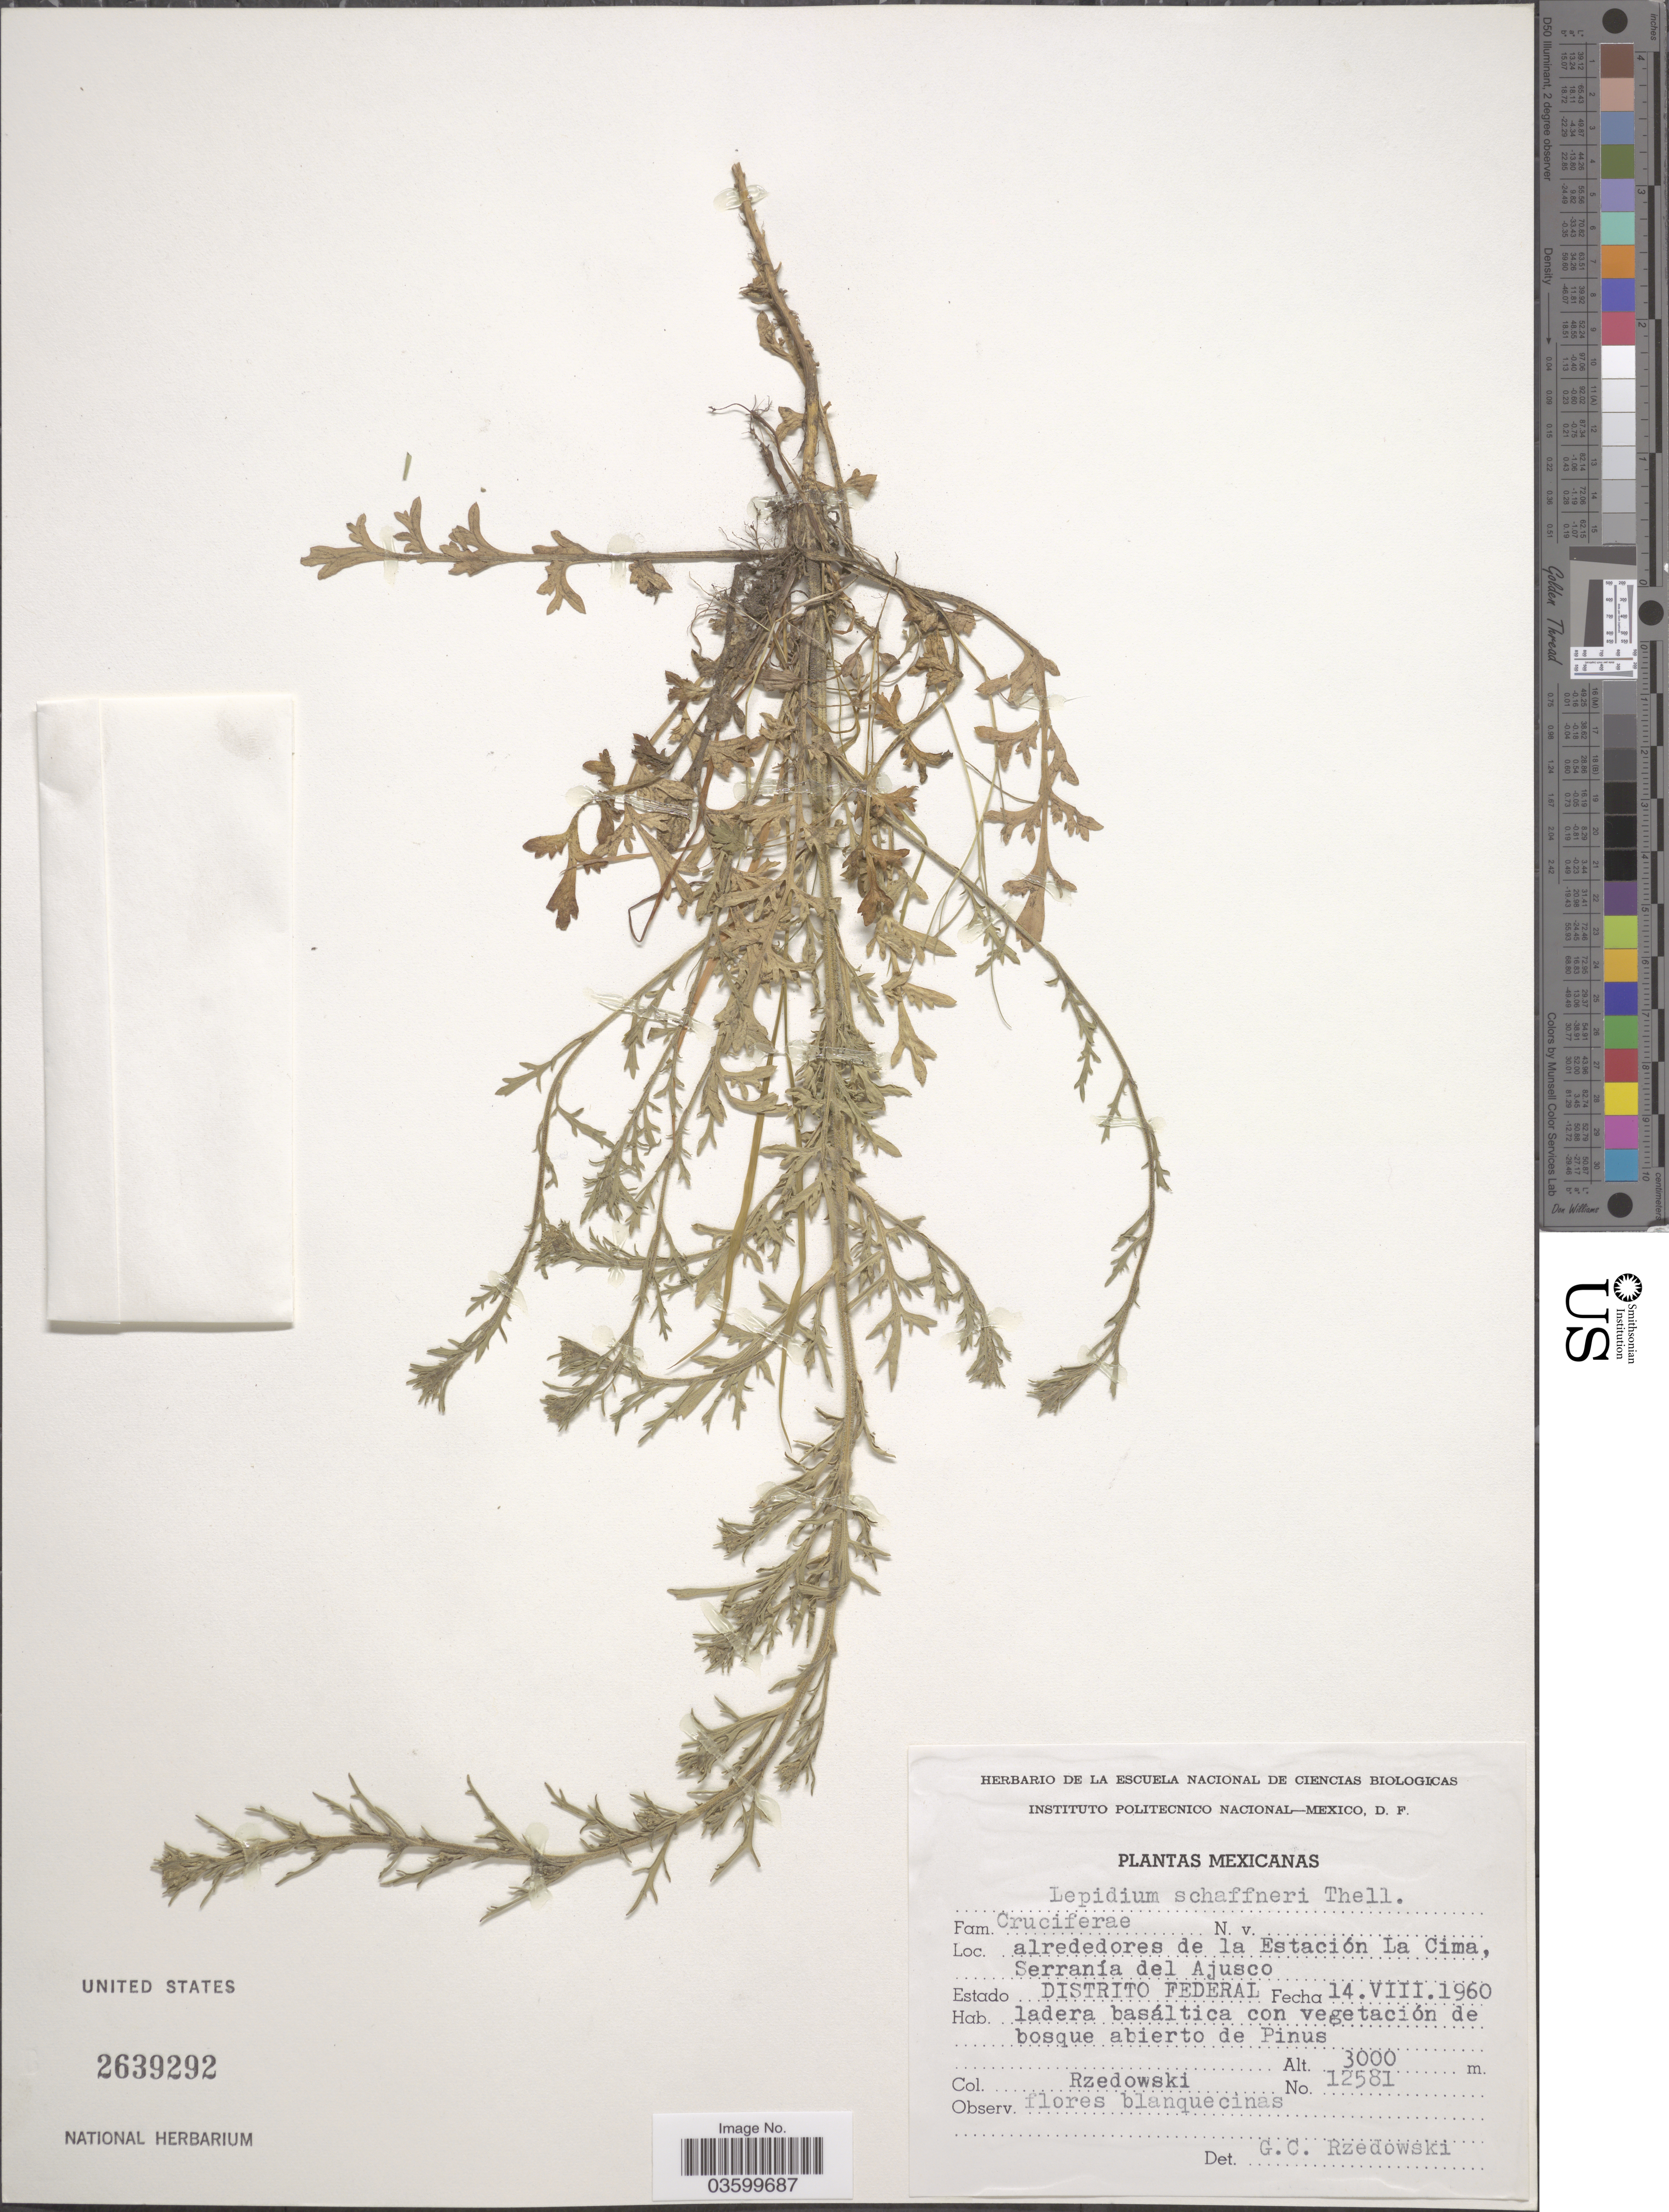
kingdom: Plantae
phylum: Tracheophyta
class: Magnoliopsida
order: Brassicales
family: Brassicaceae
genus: Lepidium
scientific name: Lepidium gerloffianum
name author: Vatke ex Thell.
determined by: Al-Shehbaz, I. A., (MO), Missouri Botanical Garden (UNITED STATES)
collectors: Rzedowski, --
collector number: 12581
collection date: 1960-08-14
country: Mexico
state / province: Distrito Federal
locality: Alrededores de la Estación La Cima, Serranía del Ajusco.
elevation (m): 3000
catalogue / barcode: US 2639292